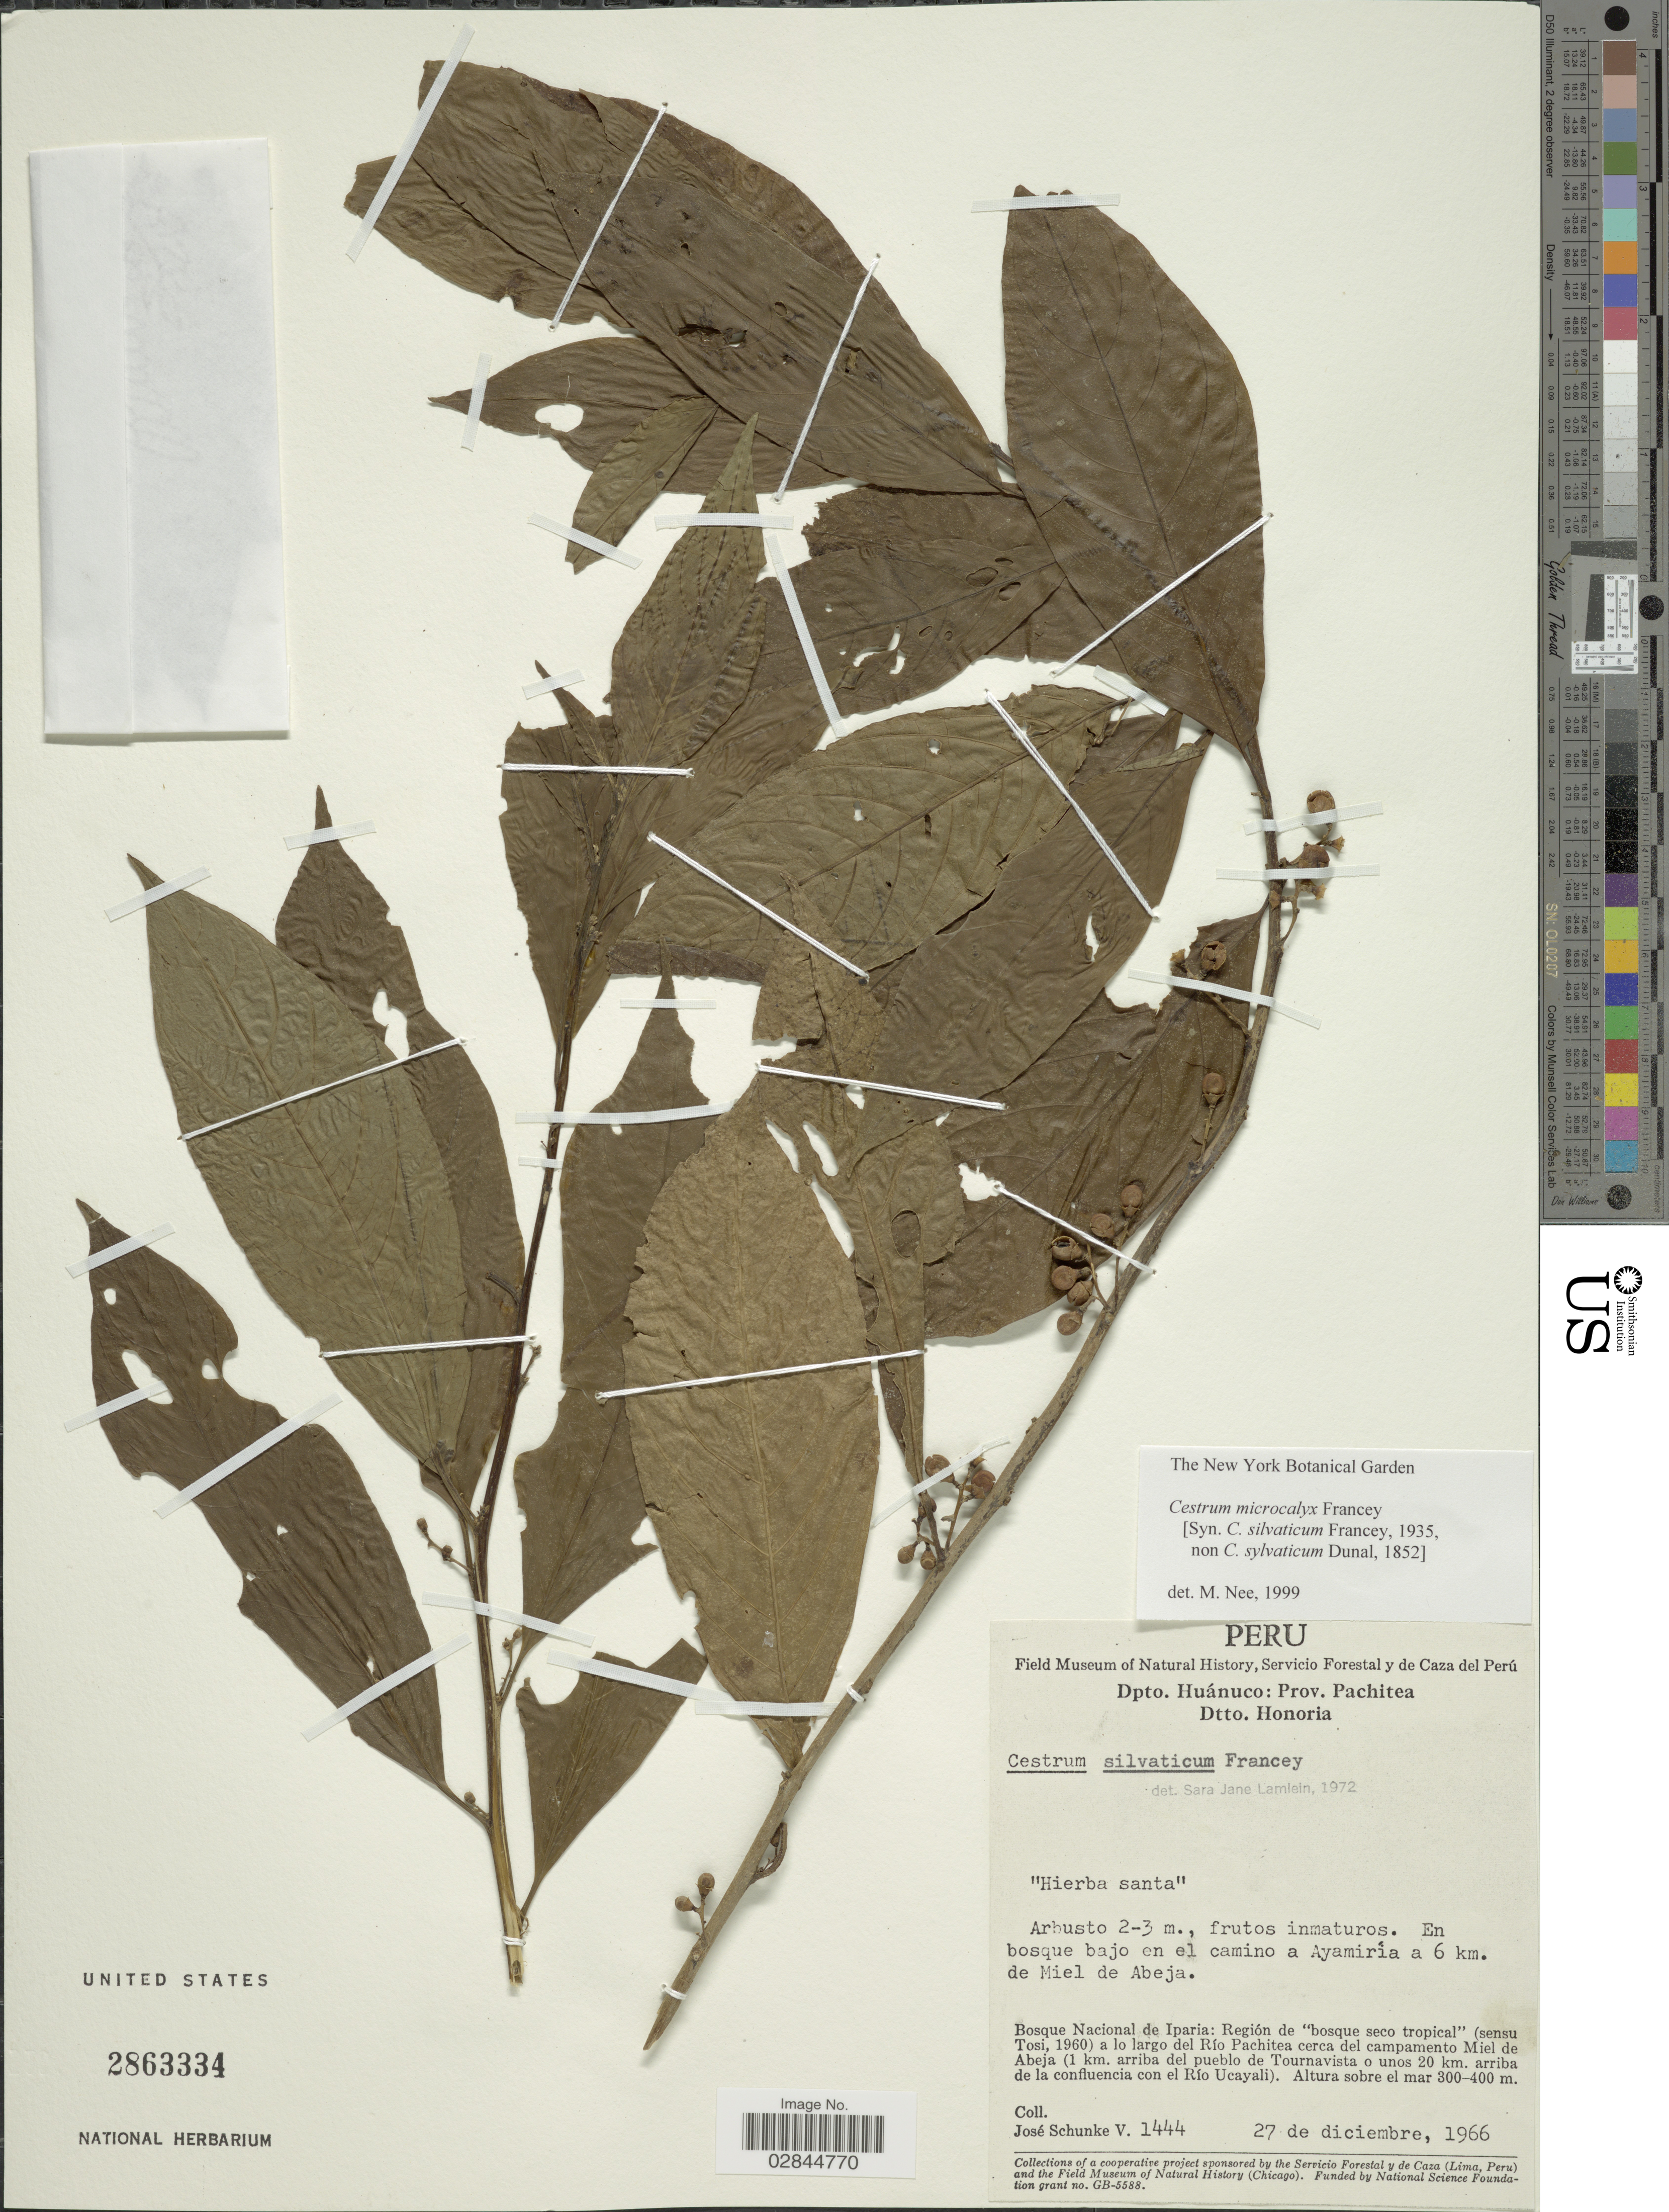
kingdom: Plantae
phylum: Tracheophyta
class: Magnoliopsida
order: Solanales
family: Solanaceae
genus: Cestrum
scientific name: Cestrum microcalyx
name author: Francey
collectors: J. Schunke Vigo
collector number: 1444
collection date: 1966-12-27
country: Peru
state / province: Huánuco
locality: Dpto. Huánuco: Prov. Pachitea. Dtto. Honoria. En bosque bajo en el camino a Ayamiria a 6 km. de Miel de Abeja. Bosque Nacional de Iparia: Región de "bosque seco tropical" (sensu Tosi, 1960) a lo largo del Río Pachitea cerca del campamento Miel de Abeja (1 km. arriba del pueblo de Tournavista o unos 20 km. arriba de la confluencia con el Río Ucayali).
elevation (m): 300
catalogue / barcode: US 2863334